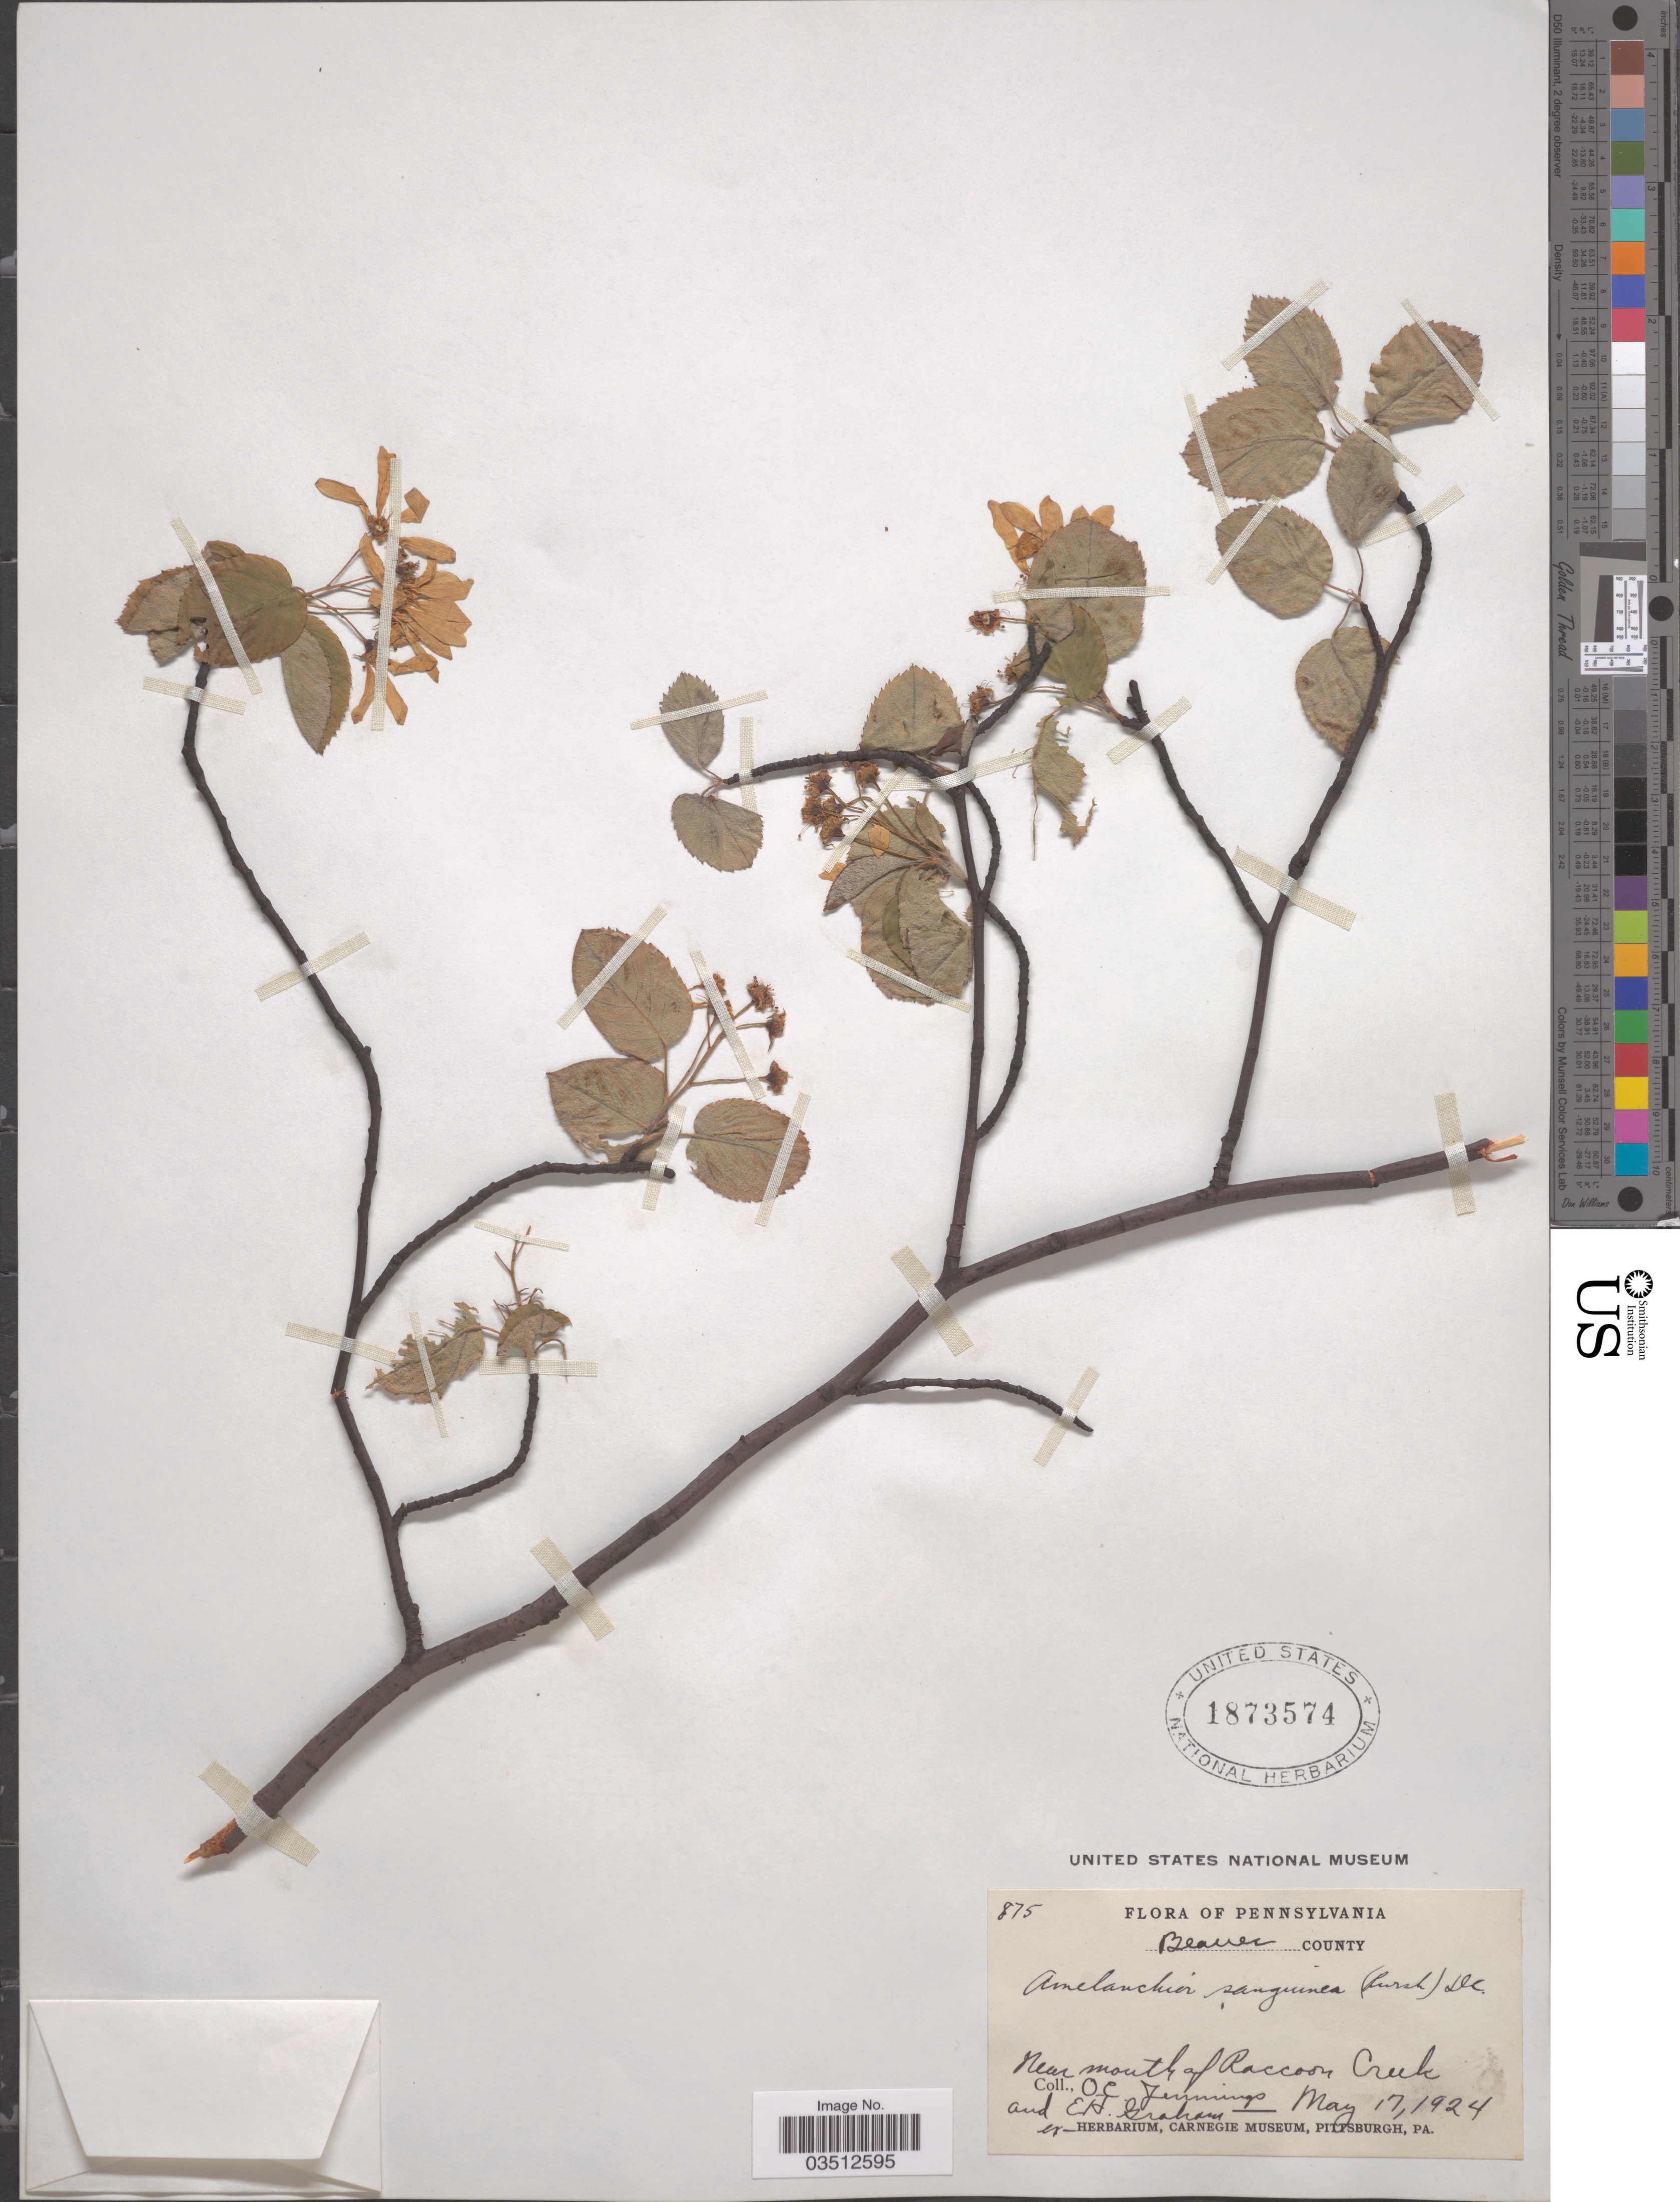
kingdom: Plantae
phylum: Tracheophyta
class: Magnoliopsida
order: Rosales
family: Rosaceae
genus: Amelanchier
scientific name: Amelanchier sanguinea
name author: (Pursh) DC.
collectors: O. E. Jennings & E. H. Graham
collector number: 875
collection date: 1924-05-17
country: United States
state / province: Pennsylvania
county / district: Beaver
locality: Beaver County. Near mouth of Raccoon Creek.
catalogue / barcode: US 1873574